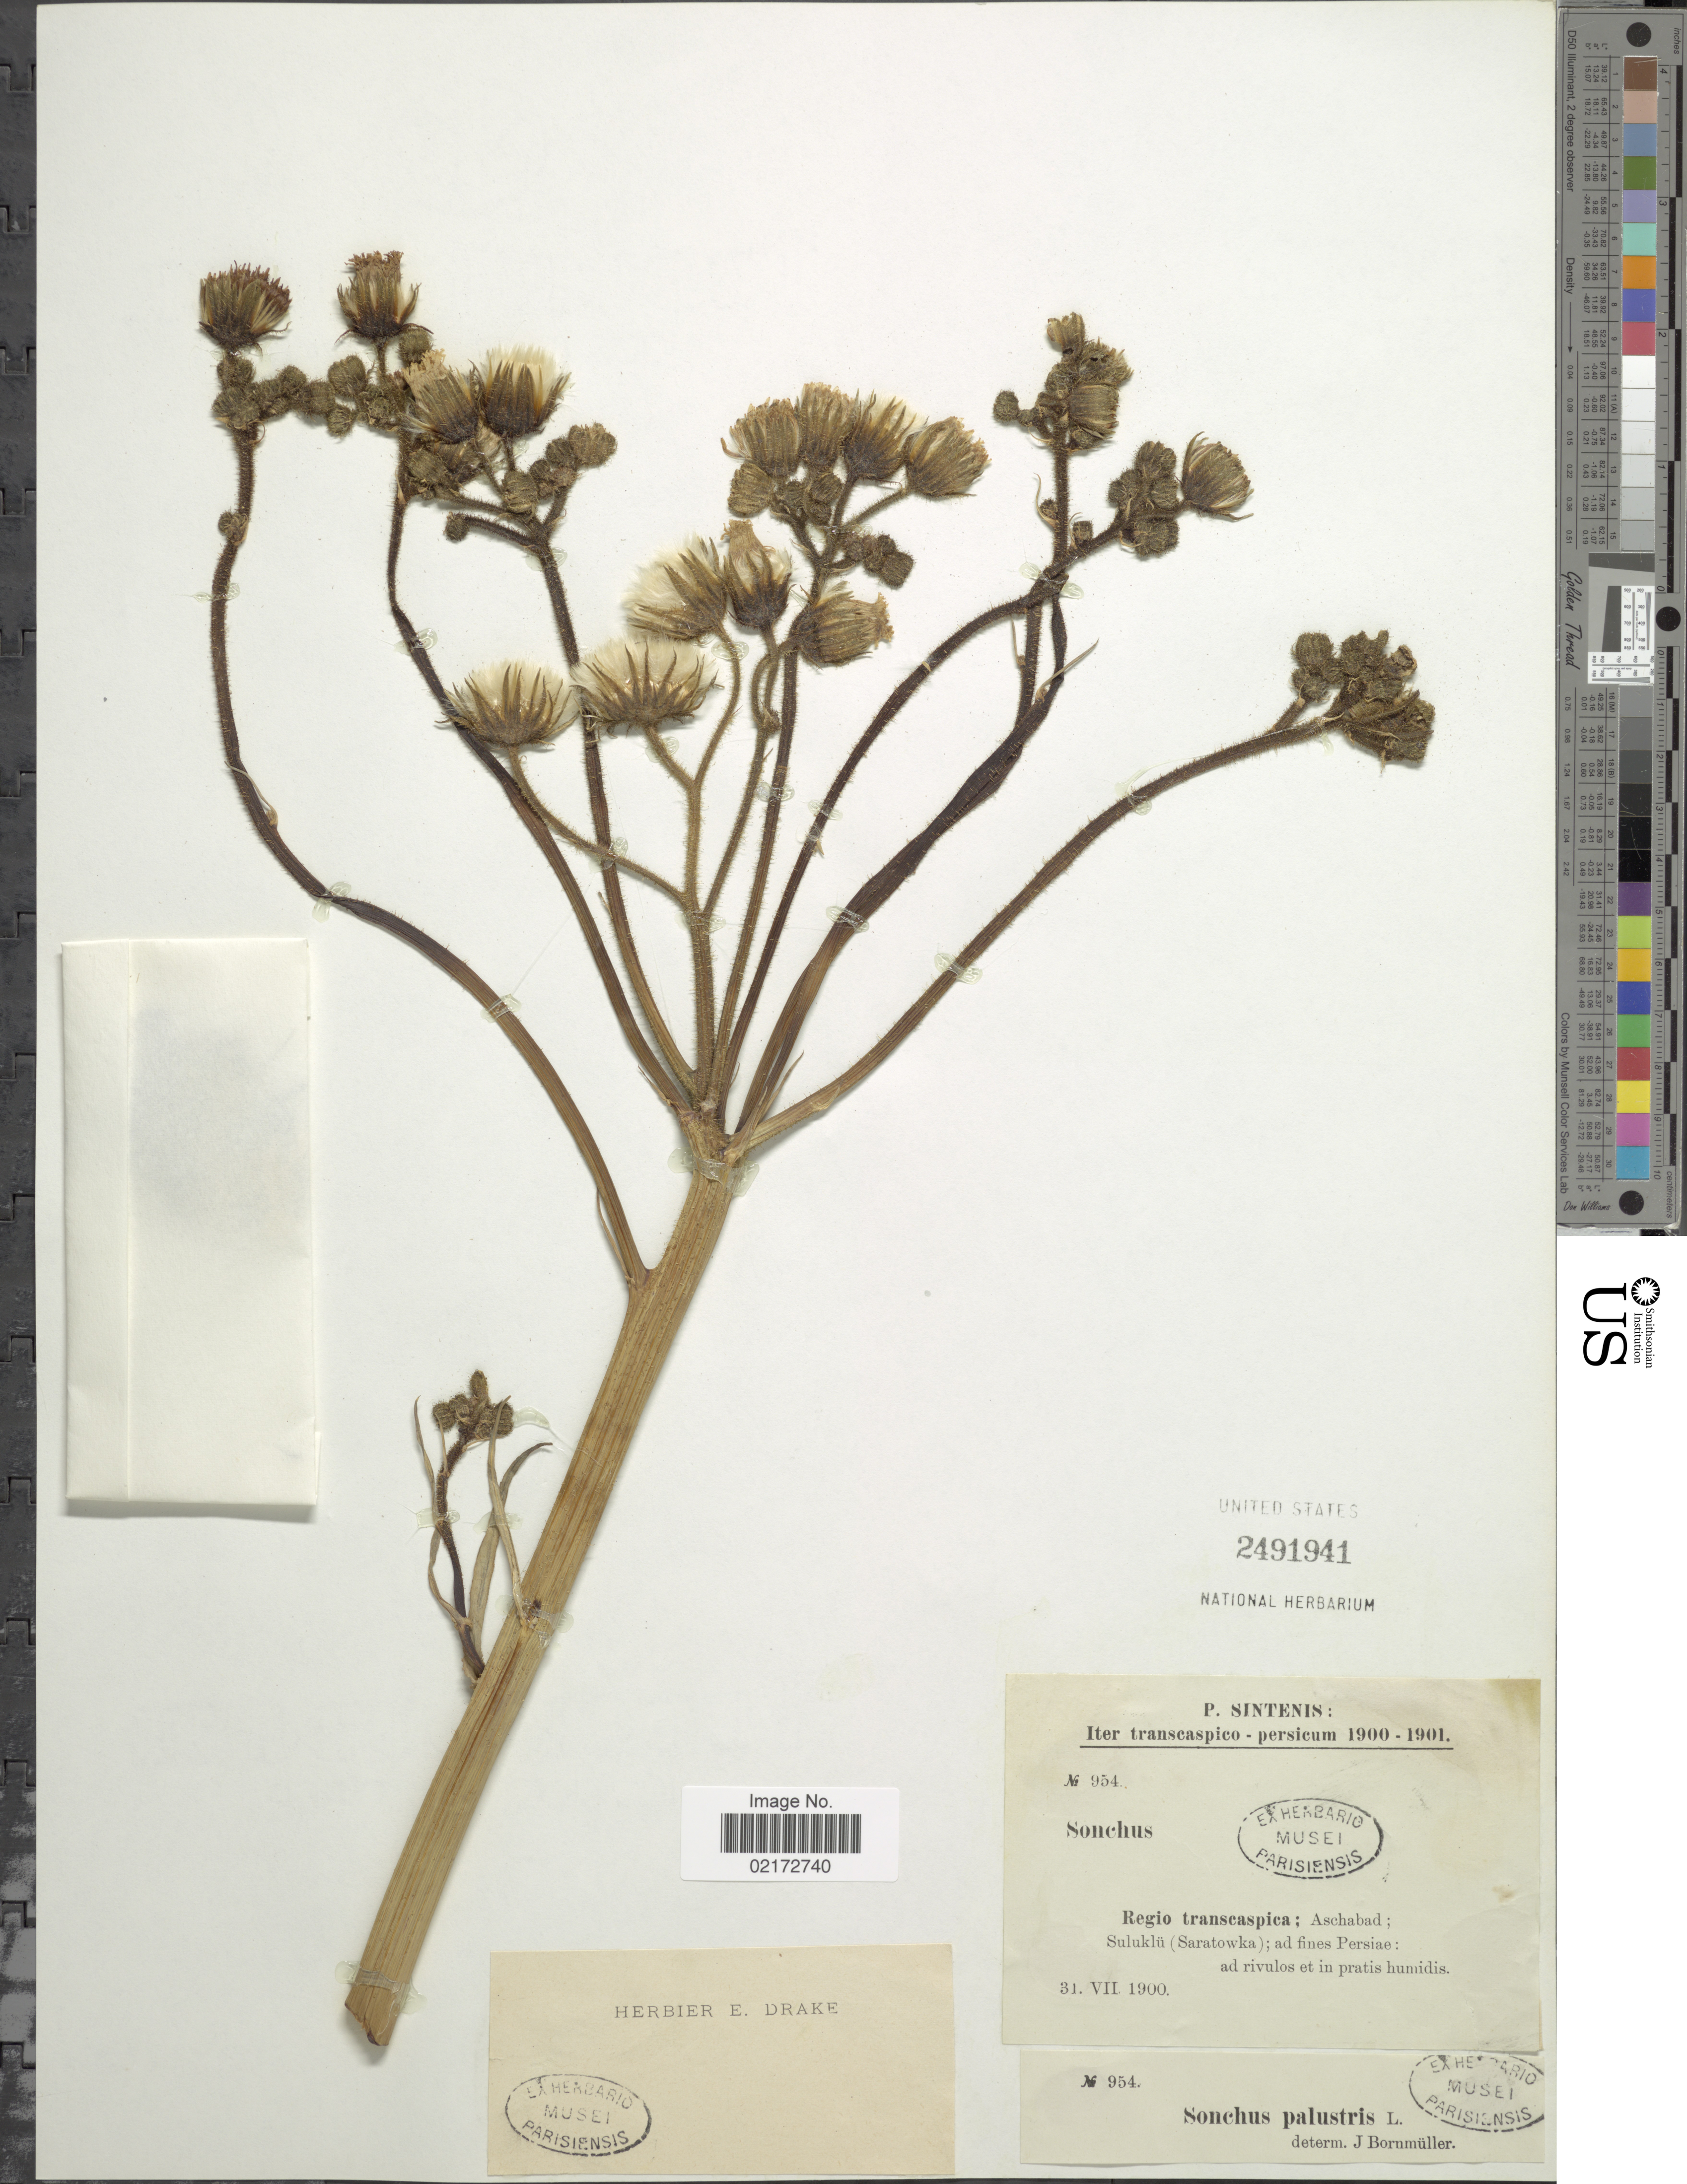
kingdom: Plantae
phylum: Tracheophyta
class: Magnoliopsida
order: Asterales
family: Asteraceae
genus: Sonchus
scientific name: Sonchus palustris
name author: L.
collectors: P. Sintenis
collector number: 954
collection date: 1900-07-31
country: Turkmenistan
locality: Regio transcaspica: Aschabad; Suluklü (Saratowka); ad fines Persiae; ad rivulos et in pratis humidis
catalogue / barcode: US 2491941